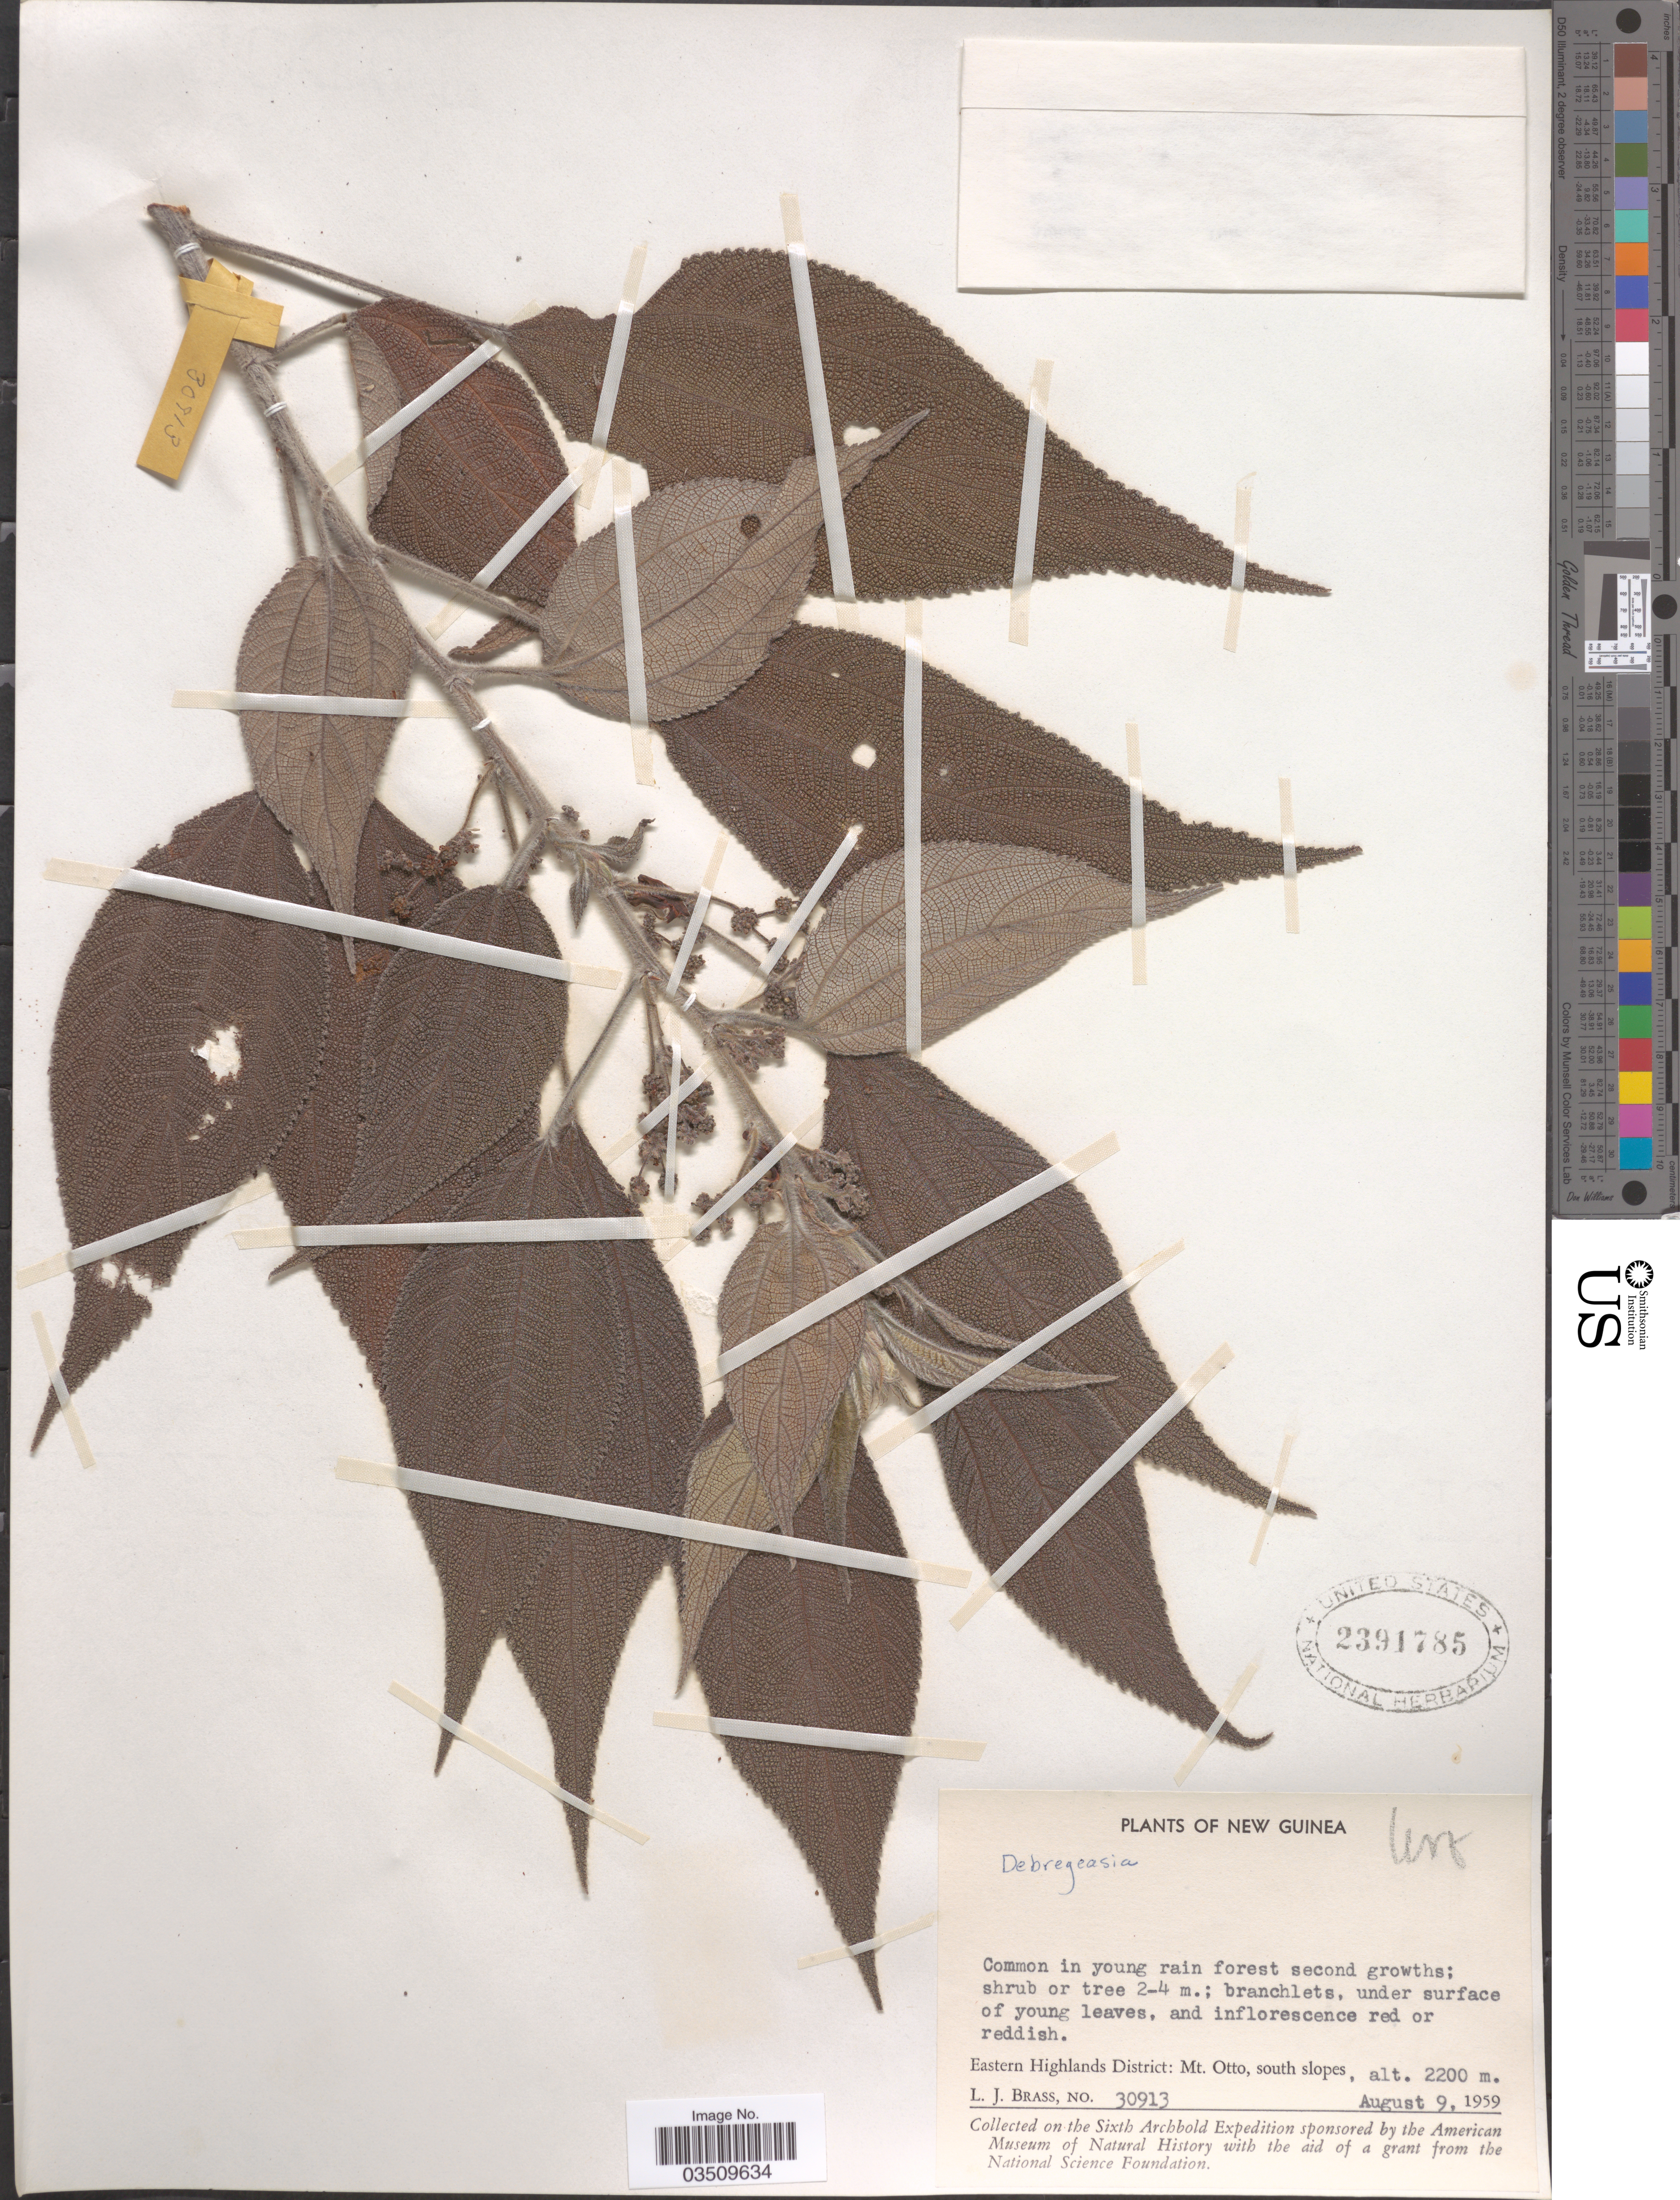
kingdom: Plantae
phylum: Tracheophyta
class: Magnoliopsida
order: Rosales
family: Urticaceae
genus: Debregeasia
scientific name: Debregeasia sp.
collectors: L. J. Brass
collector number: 30913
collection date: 1959-08-09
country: Papua New Guinea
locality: New Guinea. Eastern Highlands District: Mt. Otto, south slopes.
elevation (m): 2200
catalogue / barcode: US 2391785